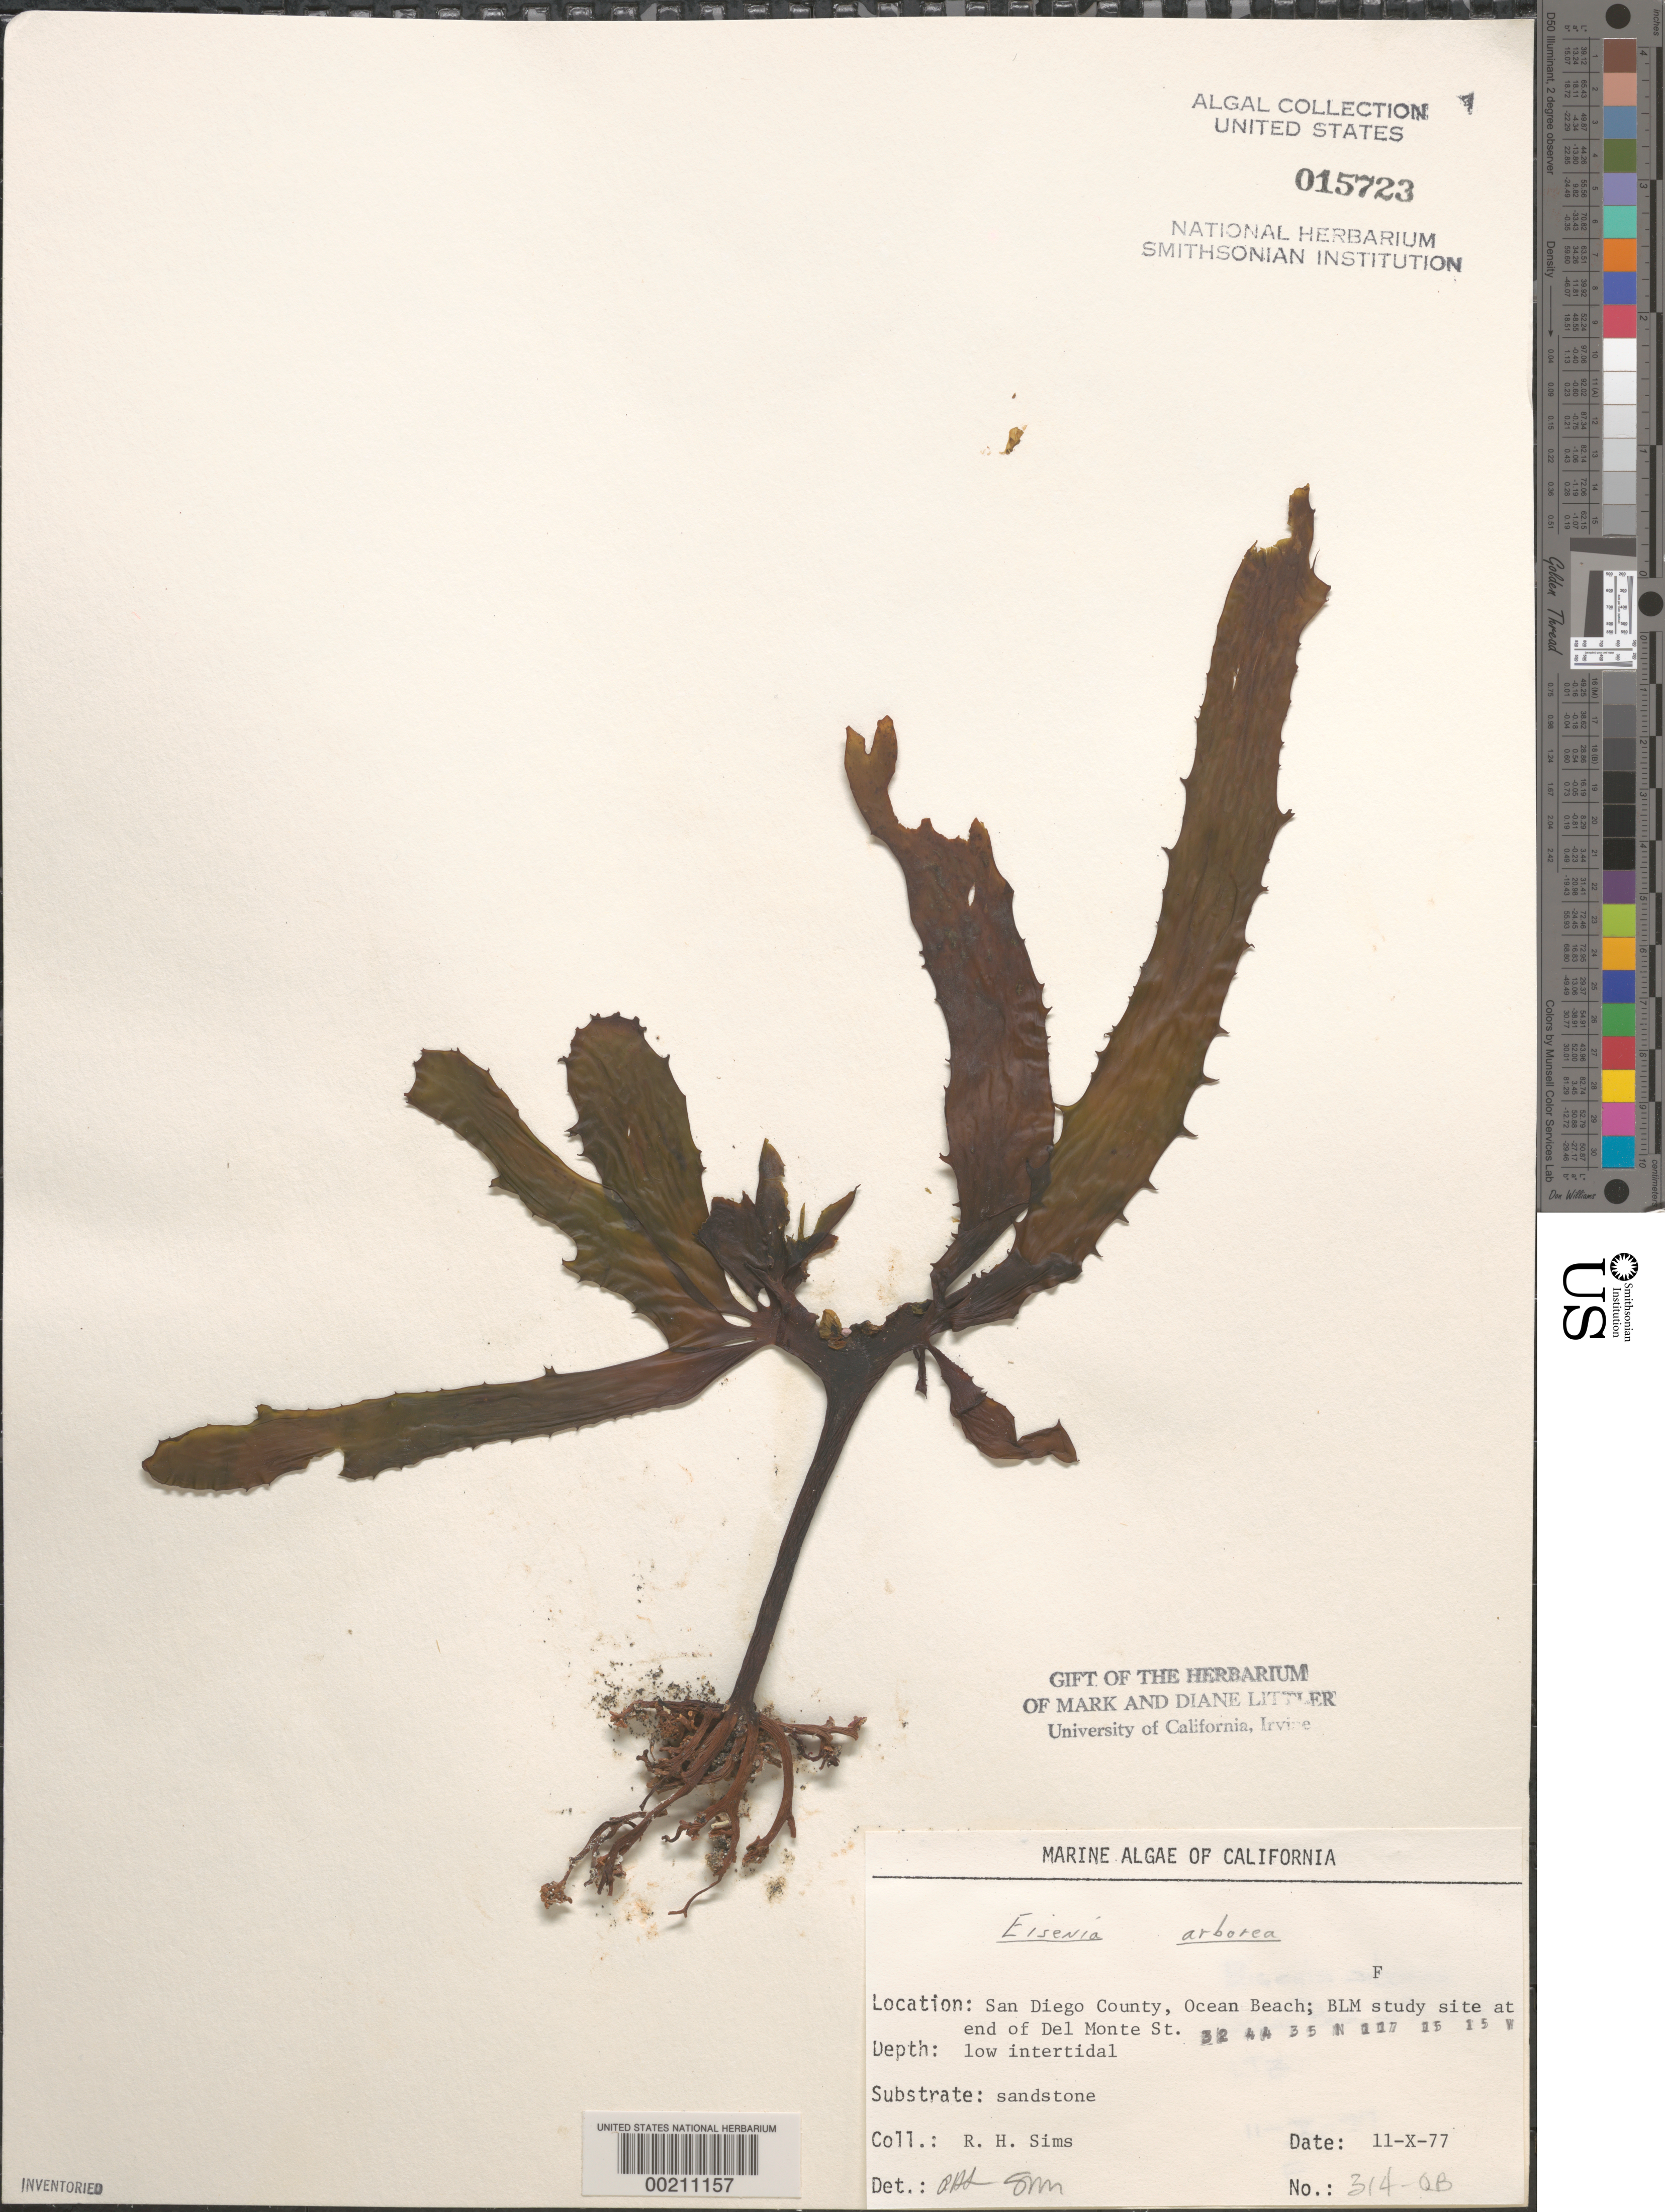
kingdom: Chromista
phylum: Ochrophyta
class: Phaeophyceae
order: Laminariales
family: Lessoniaceae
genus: Eisenia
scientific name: Eisenia arborea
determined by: Sims, Robert H.; Murray, S. N.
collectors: R. H. Sims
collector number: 314-ob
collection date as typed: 11 Oct 1977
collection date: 1977-10-11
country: United States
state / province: California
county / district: San Diego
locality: Ocean Beach, end of Del Monte Street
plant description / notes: BLM-SOCALBIGHT Rocky Intertidal Survey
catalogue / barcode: US 15723